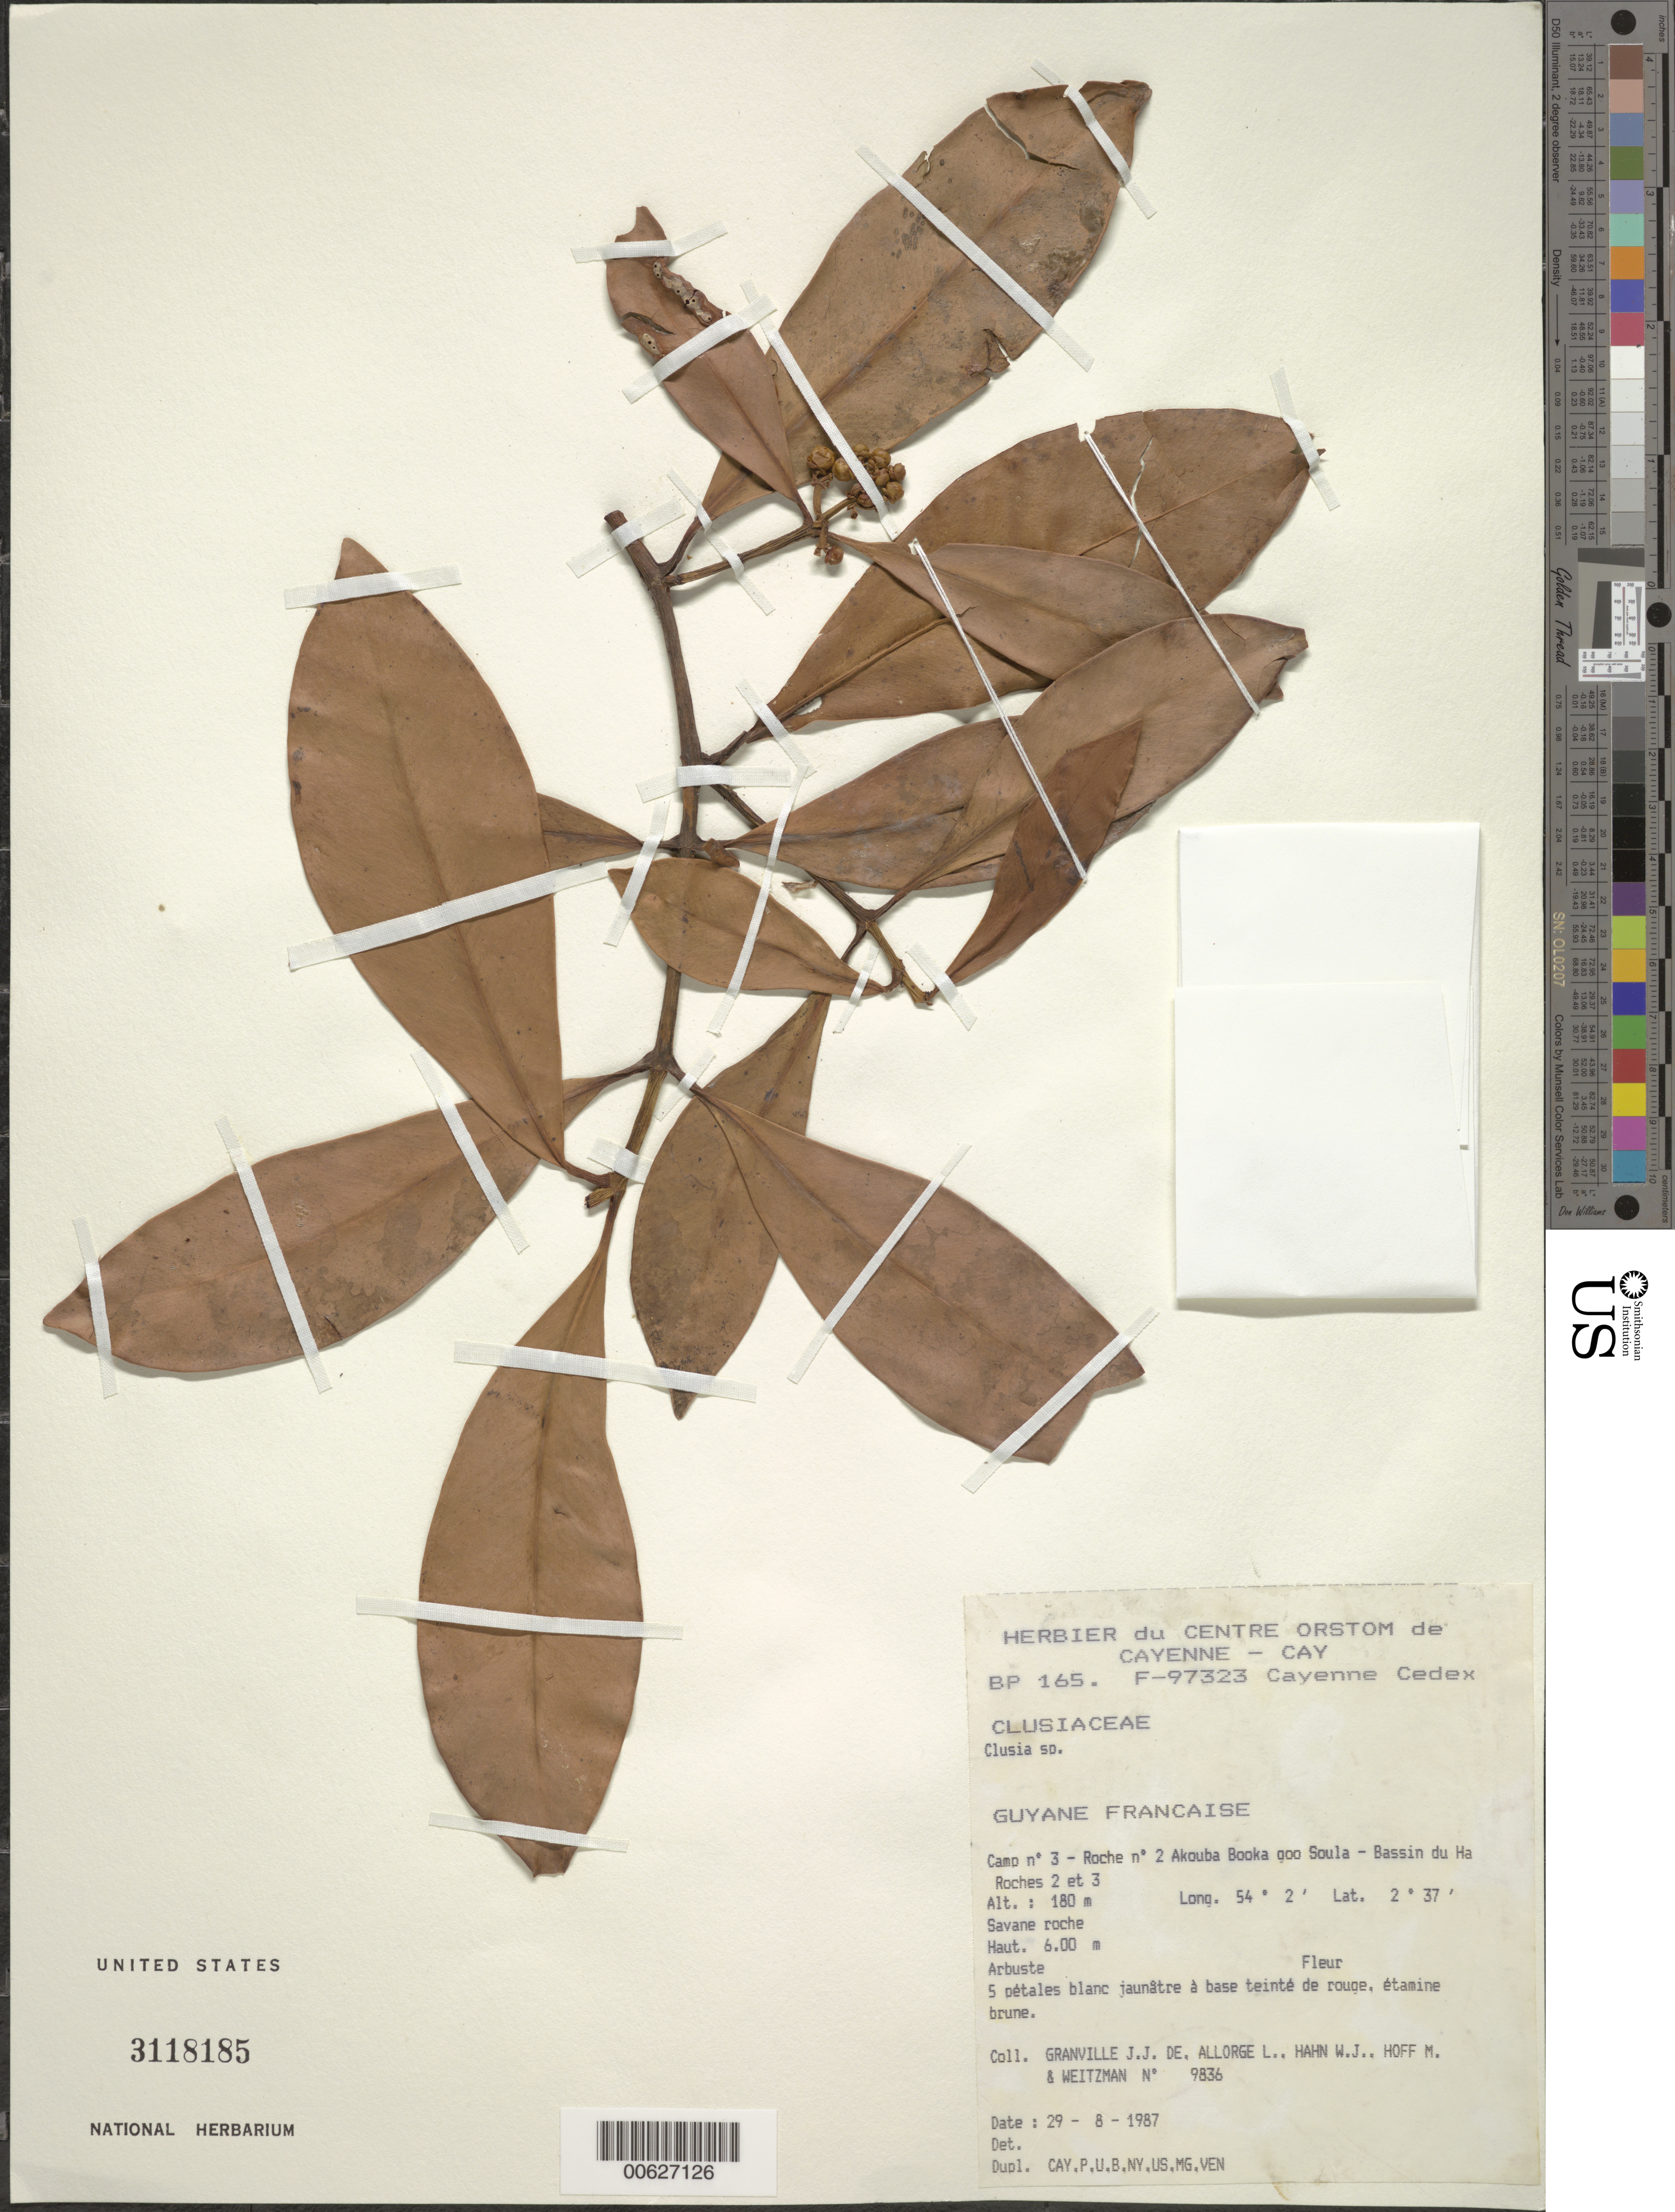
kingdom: Plantae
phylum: Tracheophyta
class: Magnoliopsida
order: Malpighiales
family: Clusiaceae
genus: Clusia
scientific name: Clusia sp.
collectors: J.-J. de Granville, L. Allorge, W. J. Hahn, M. Hoff & Weitzman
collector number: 9836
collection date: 1987-08-29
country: French Guiana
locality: Guyane Francaise, Camp n° 3 - Roche n° 2 Akouba Booka goo Soula - Bassin du Ha Roches 2 et 3.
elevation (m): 180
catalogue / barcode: US 3118185